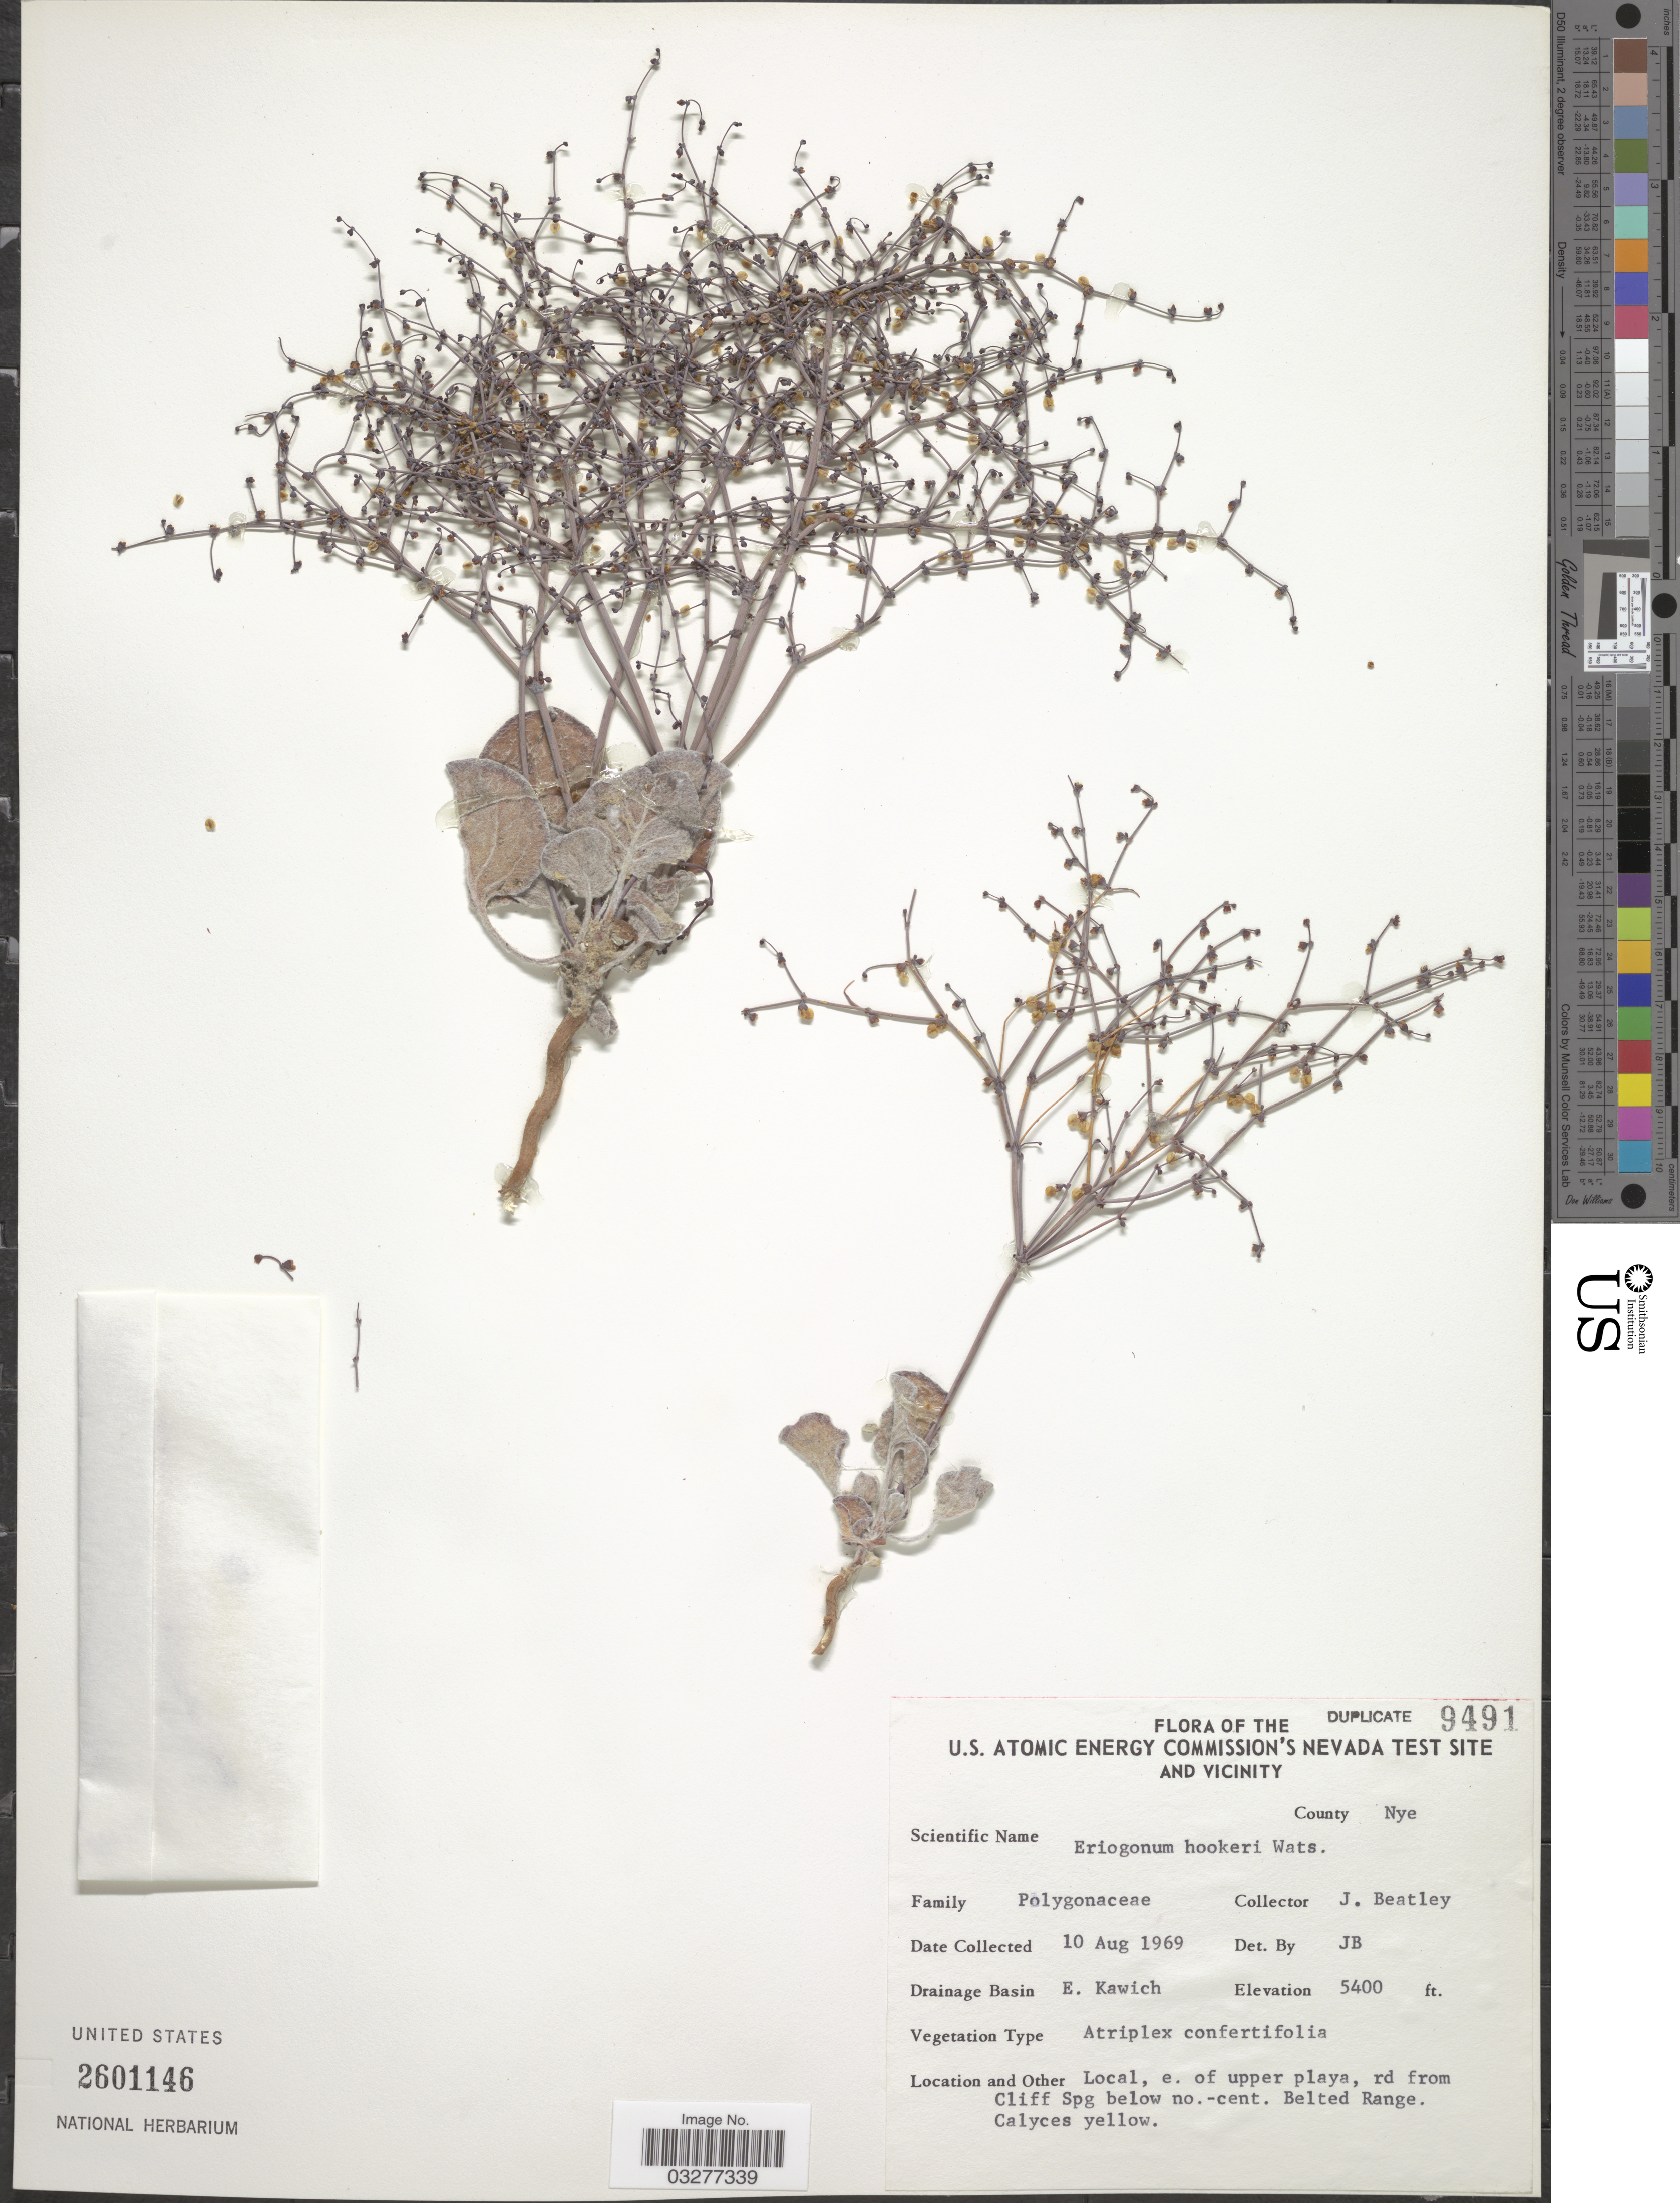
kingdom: Plantae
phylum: Tracheophyta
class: Magnoliopsida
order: Caryophyllales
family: Polygonaceae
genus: Eriogonum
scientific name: Eriogonum hookeri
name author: S. Watson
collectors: J. C. Beatley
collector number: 9491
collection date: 1969-08-10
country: United States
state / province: Nevada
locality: U. S. Atomic Energy Commission's Nevada Test Site and Vicinity. County Nye. Drainage Basin E. Kawich. E. of upper playa, rd from Cliff Spg below no.-cent. Belted Range.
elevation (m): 1646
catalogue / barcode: US 2601146